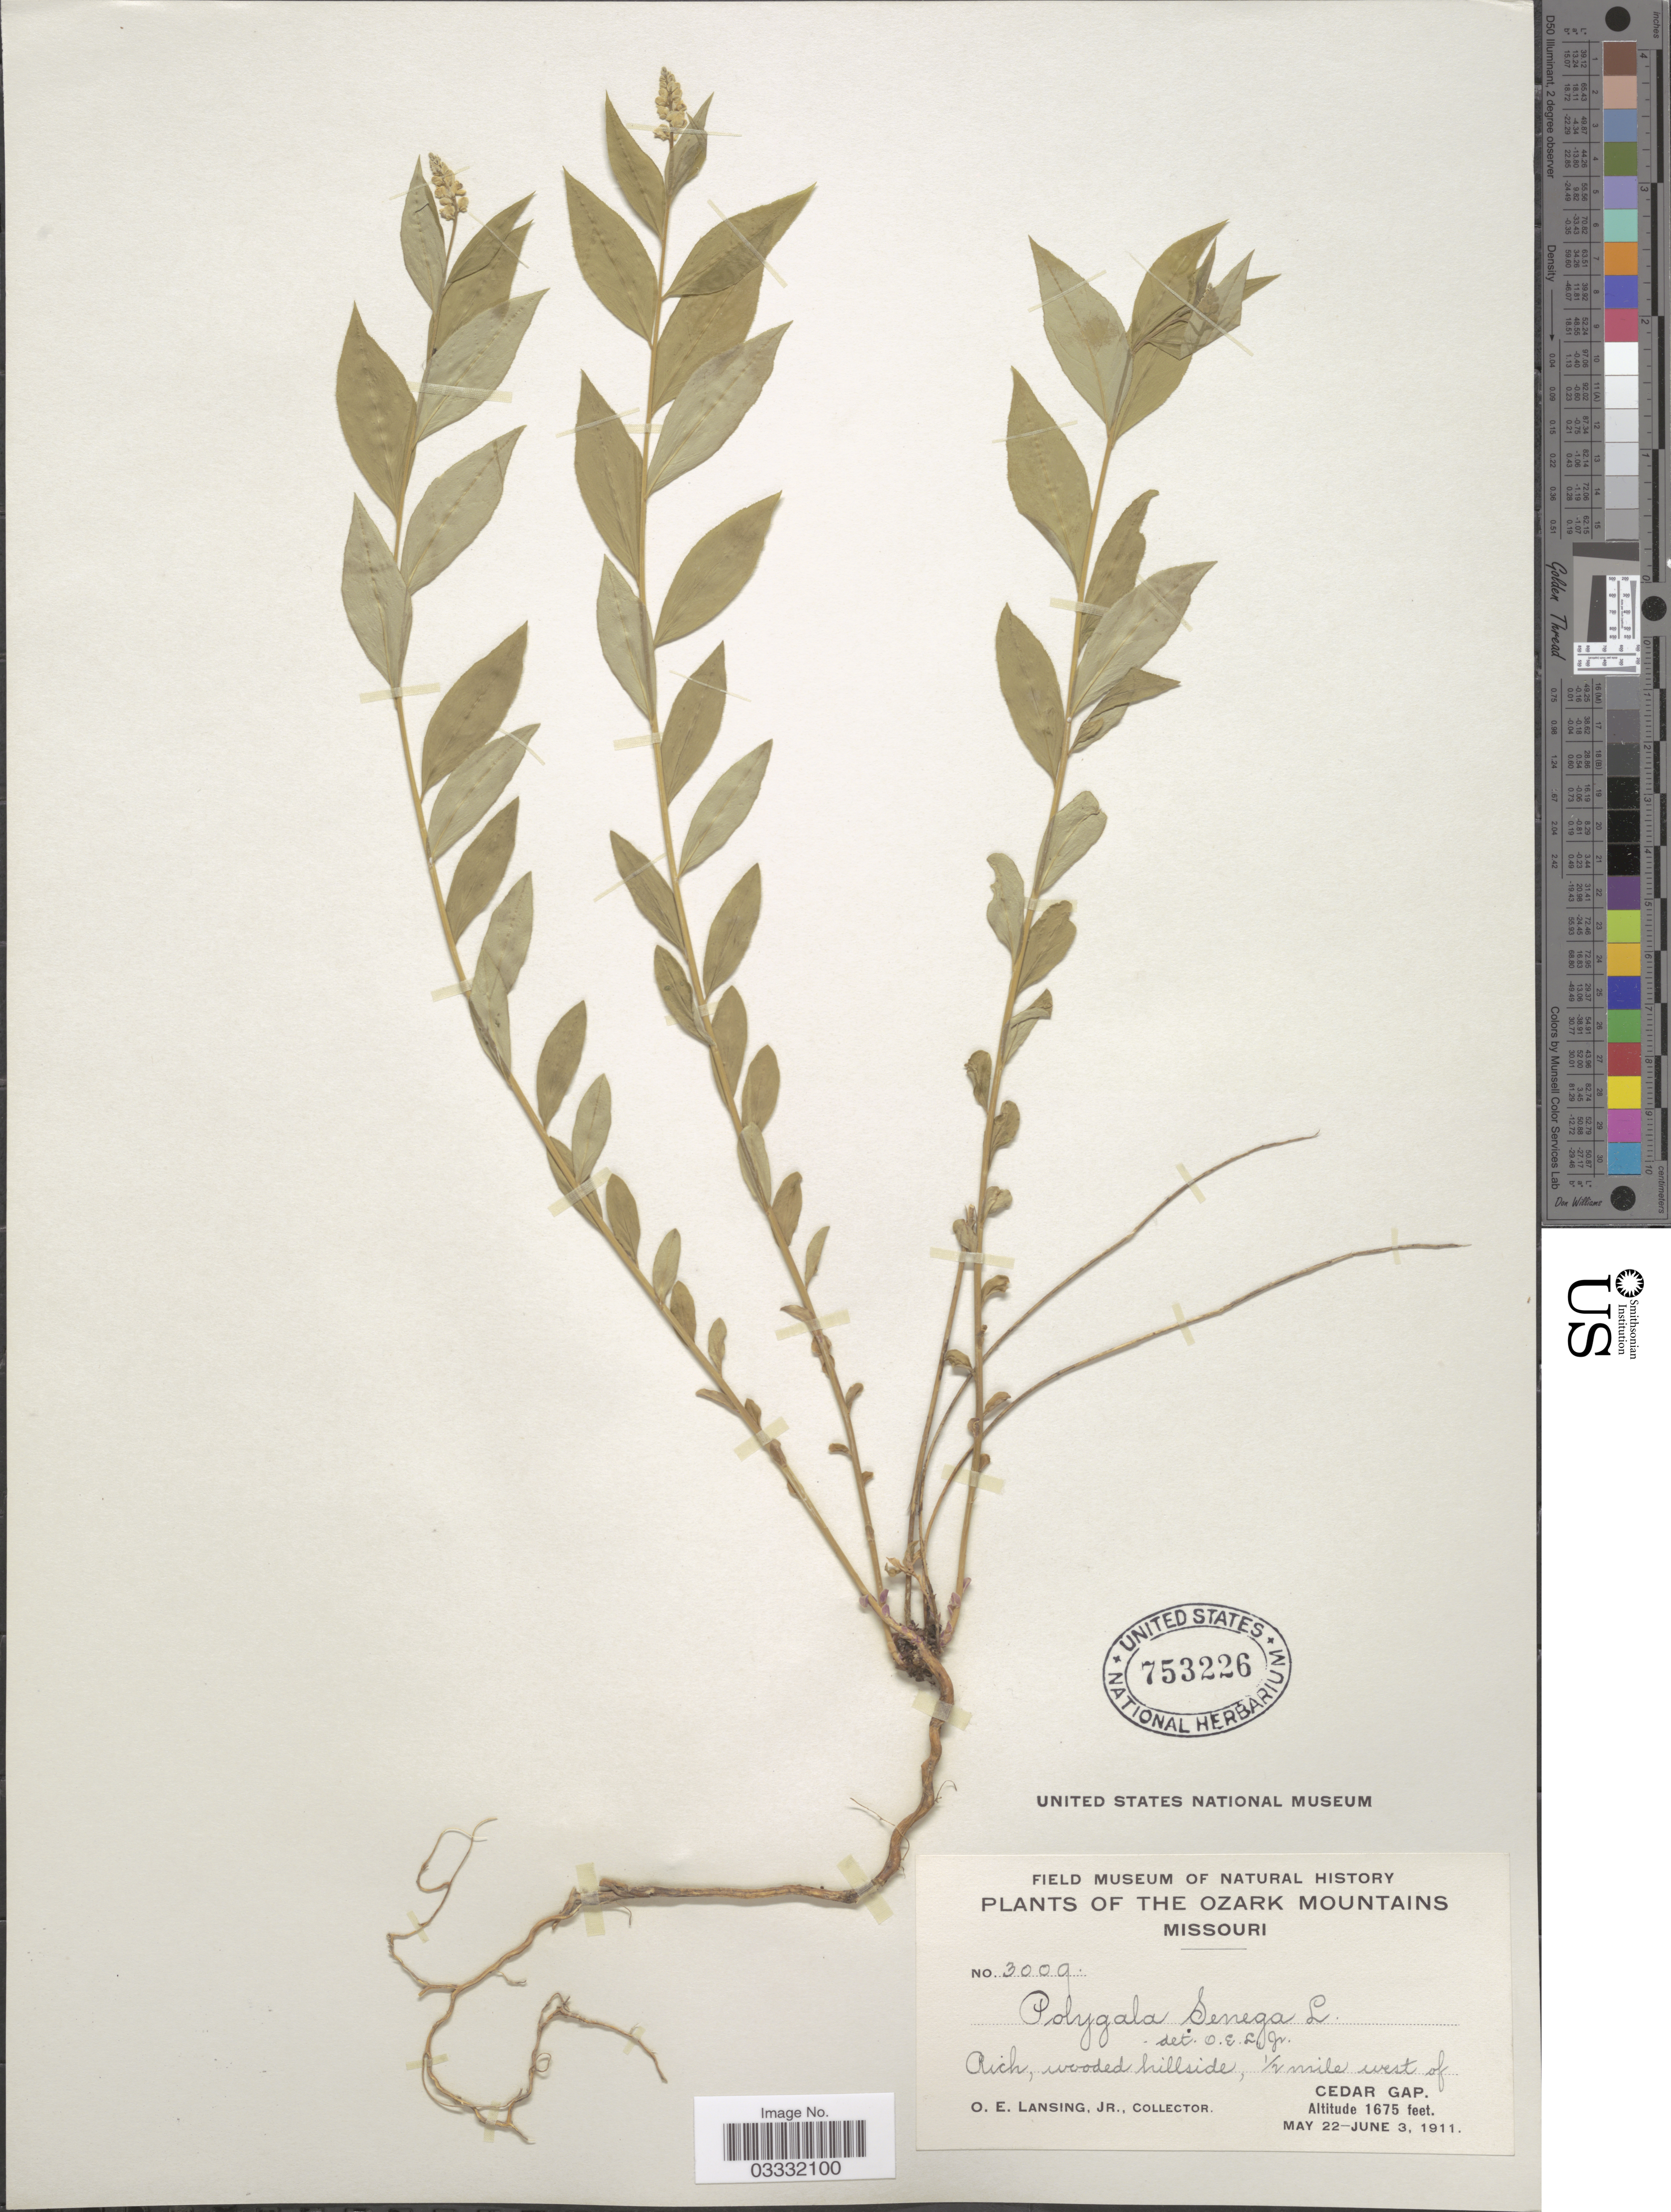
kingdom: Plantae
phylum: Tracheophyta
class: Magnoliopsida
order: Fabales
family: Polygalaceae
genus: Polygala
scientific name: Polygala senega var. latifolia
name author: Torr. & A. Gray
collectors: O. Lansing Jr.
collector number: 3009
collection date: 1911-05-22/1911-06-03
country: United States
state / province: Missouri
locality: The Ozark Mountains. ½ mile west of Cedar Gap.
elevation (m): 511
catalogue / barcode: US 753226